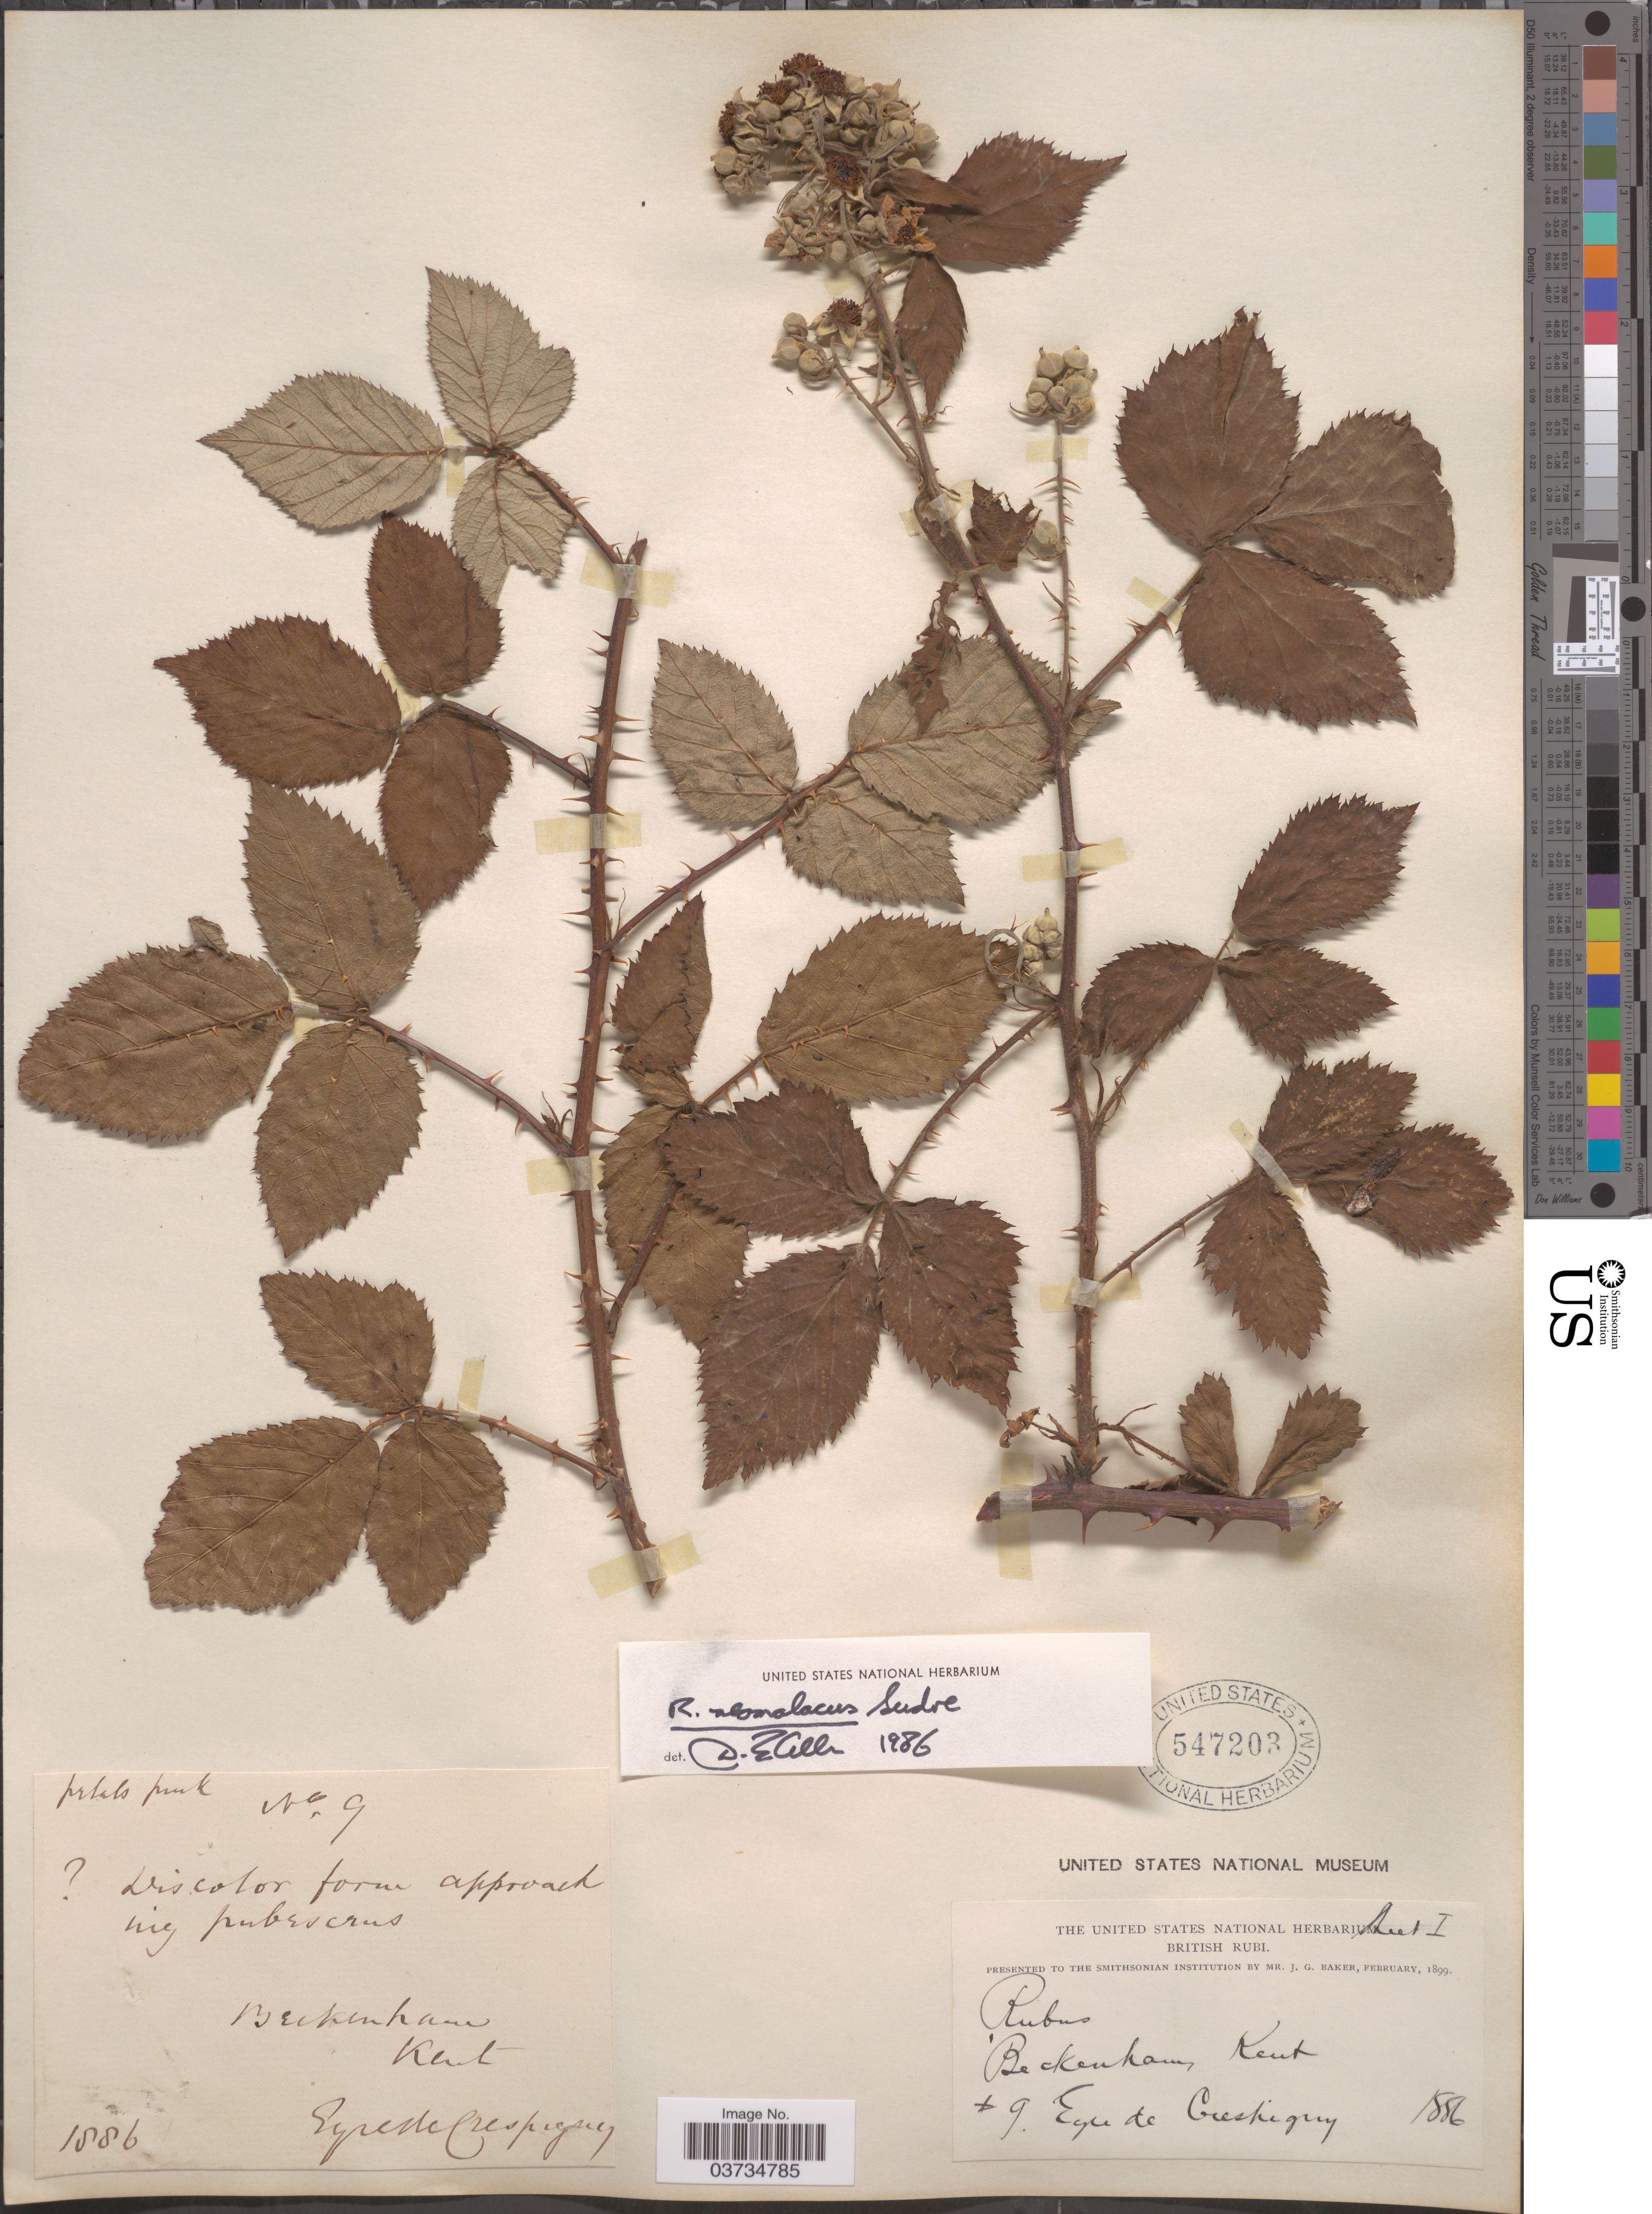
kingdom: Plantae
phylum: Tracheophyta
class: Magnoliopsida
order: Rosales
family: Rosaceae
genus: Rubus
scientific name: Rubus neomalacus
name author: Sudre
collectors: E. de Crespigny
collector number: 9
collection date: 1886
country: United Kingdom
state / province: England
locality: Beckenham, Kent.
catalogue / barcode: US 547203